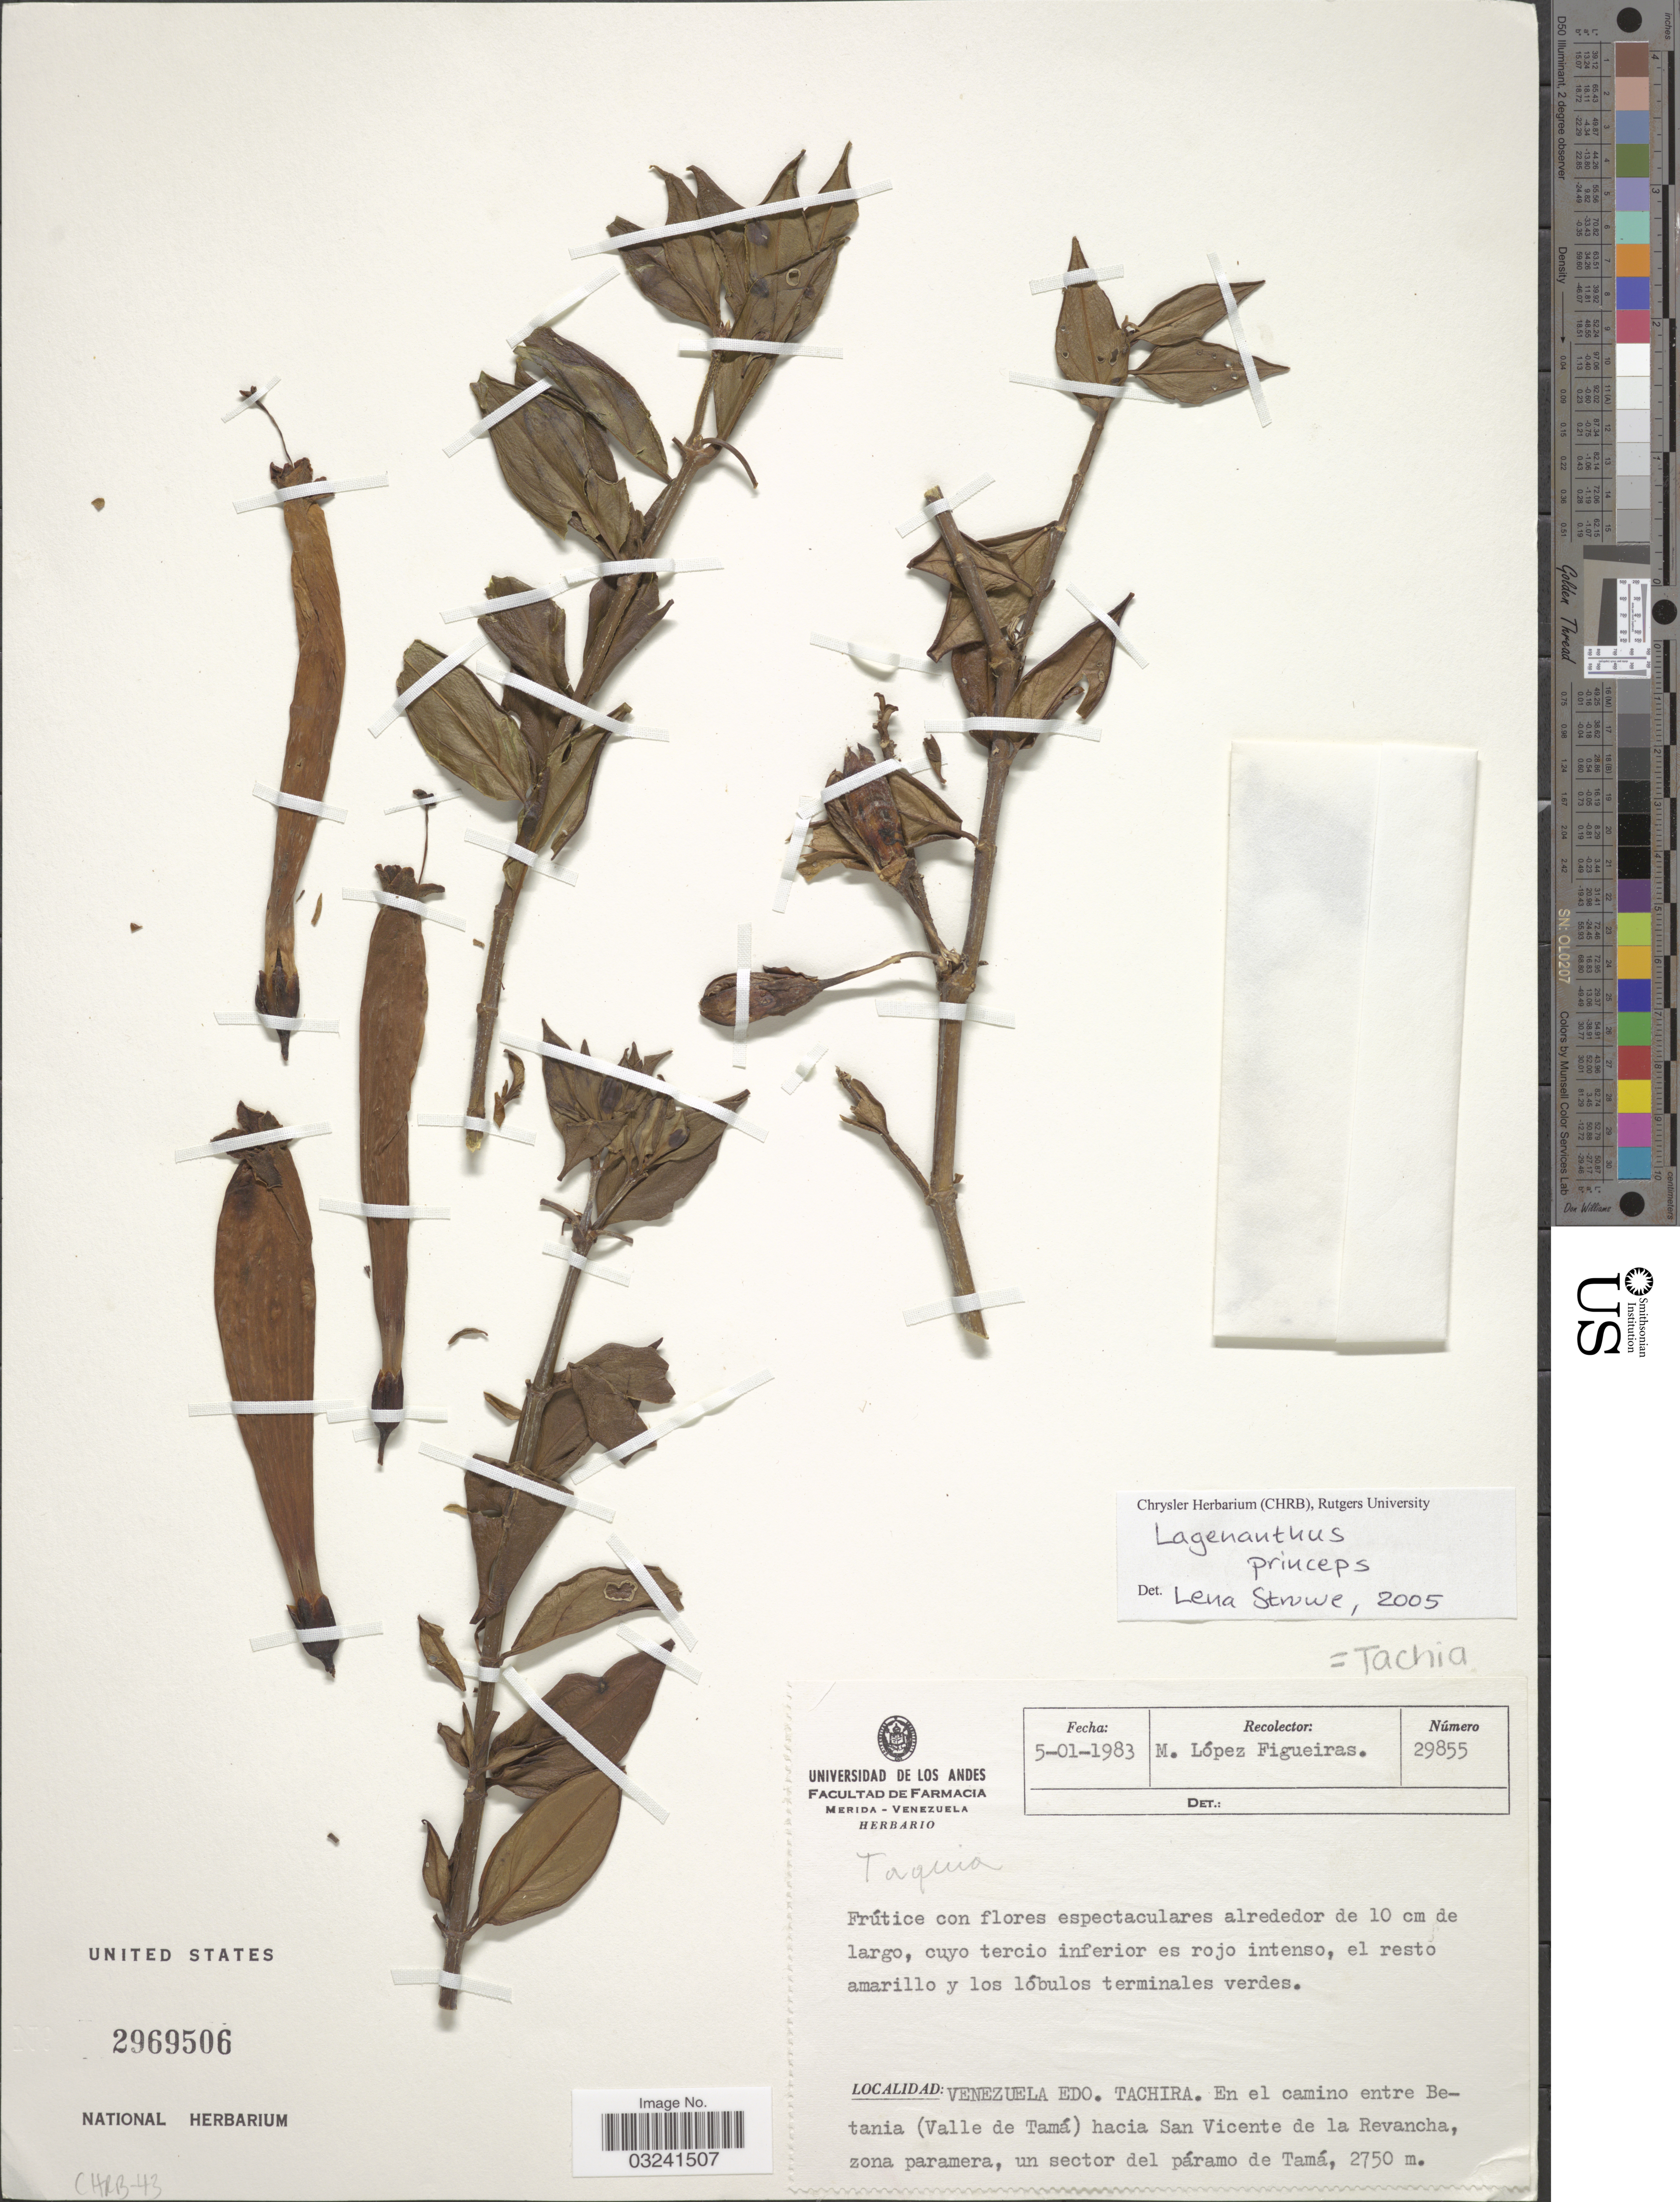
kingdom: Plantae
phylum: Tracheophyta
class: Magnoliopsida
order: Gentianales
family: Gentianaceae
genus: Lagenanthus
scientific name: Lagenanthus princeps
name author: (Lindl.) Gilg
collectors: M. López Figueiras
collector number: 29855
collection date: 1983-01-05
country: Venezuela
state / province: Tachira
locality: En el camino entre Betania (Valle de Tamá) hacia San Vicente de la Revancha, zona paramera, un sector del páramo de Tamá.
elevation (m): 2750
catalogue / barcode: US 2969506